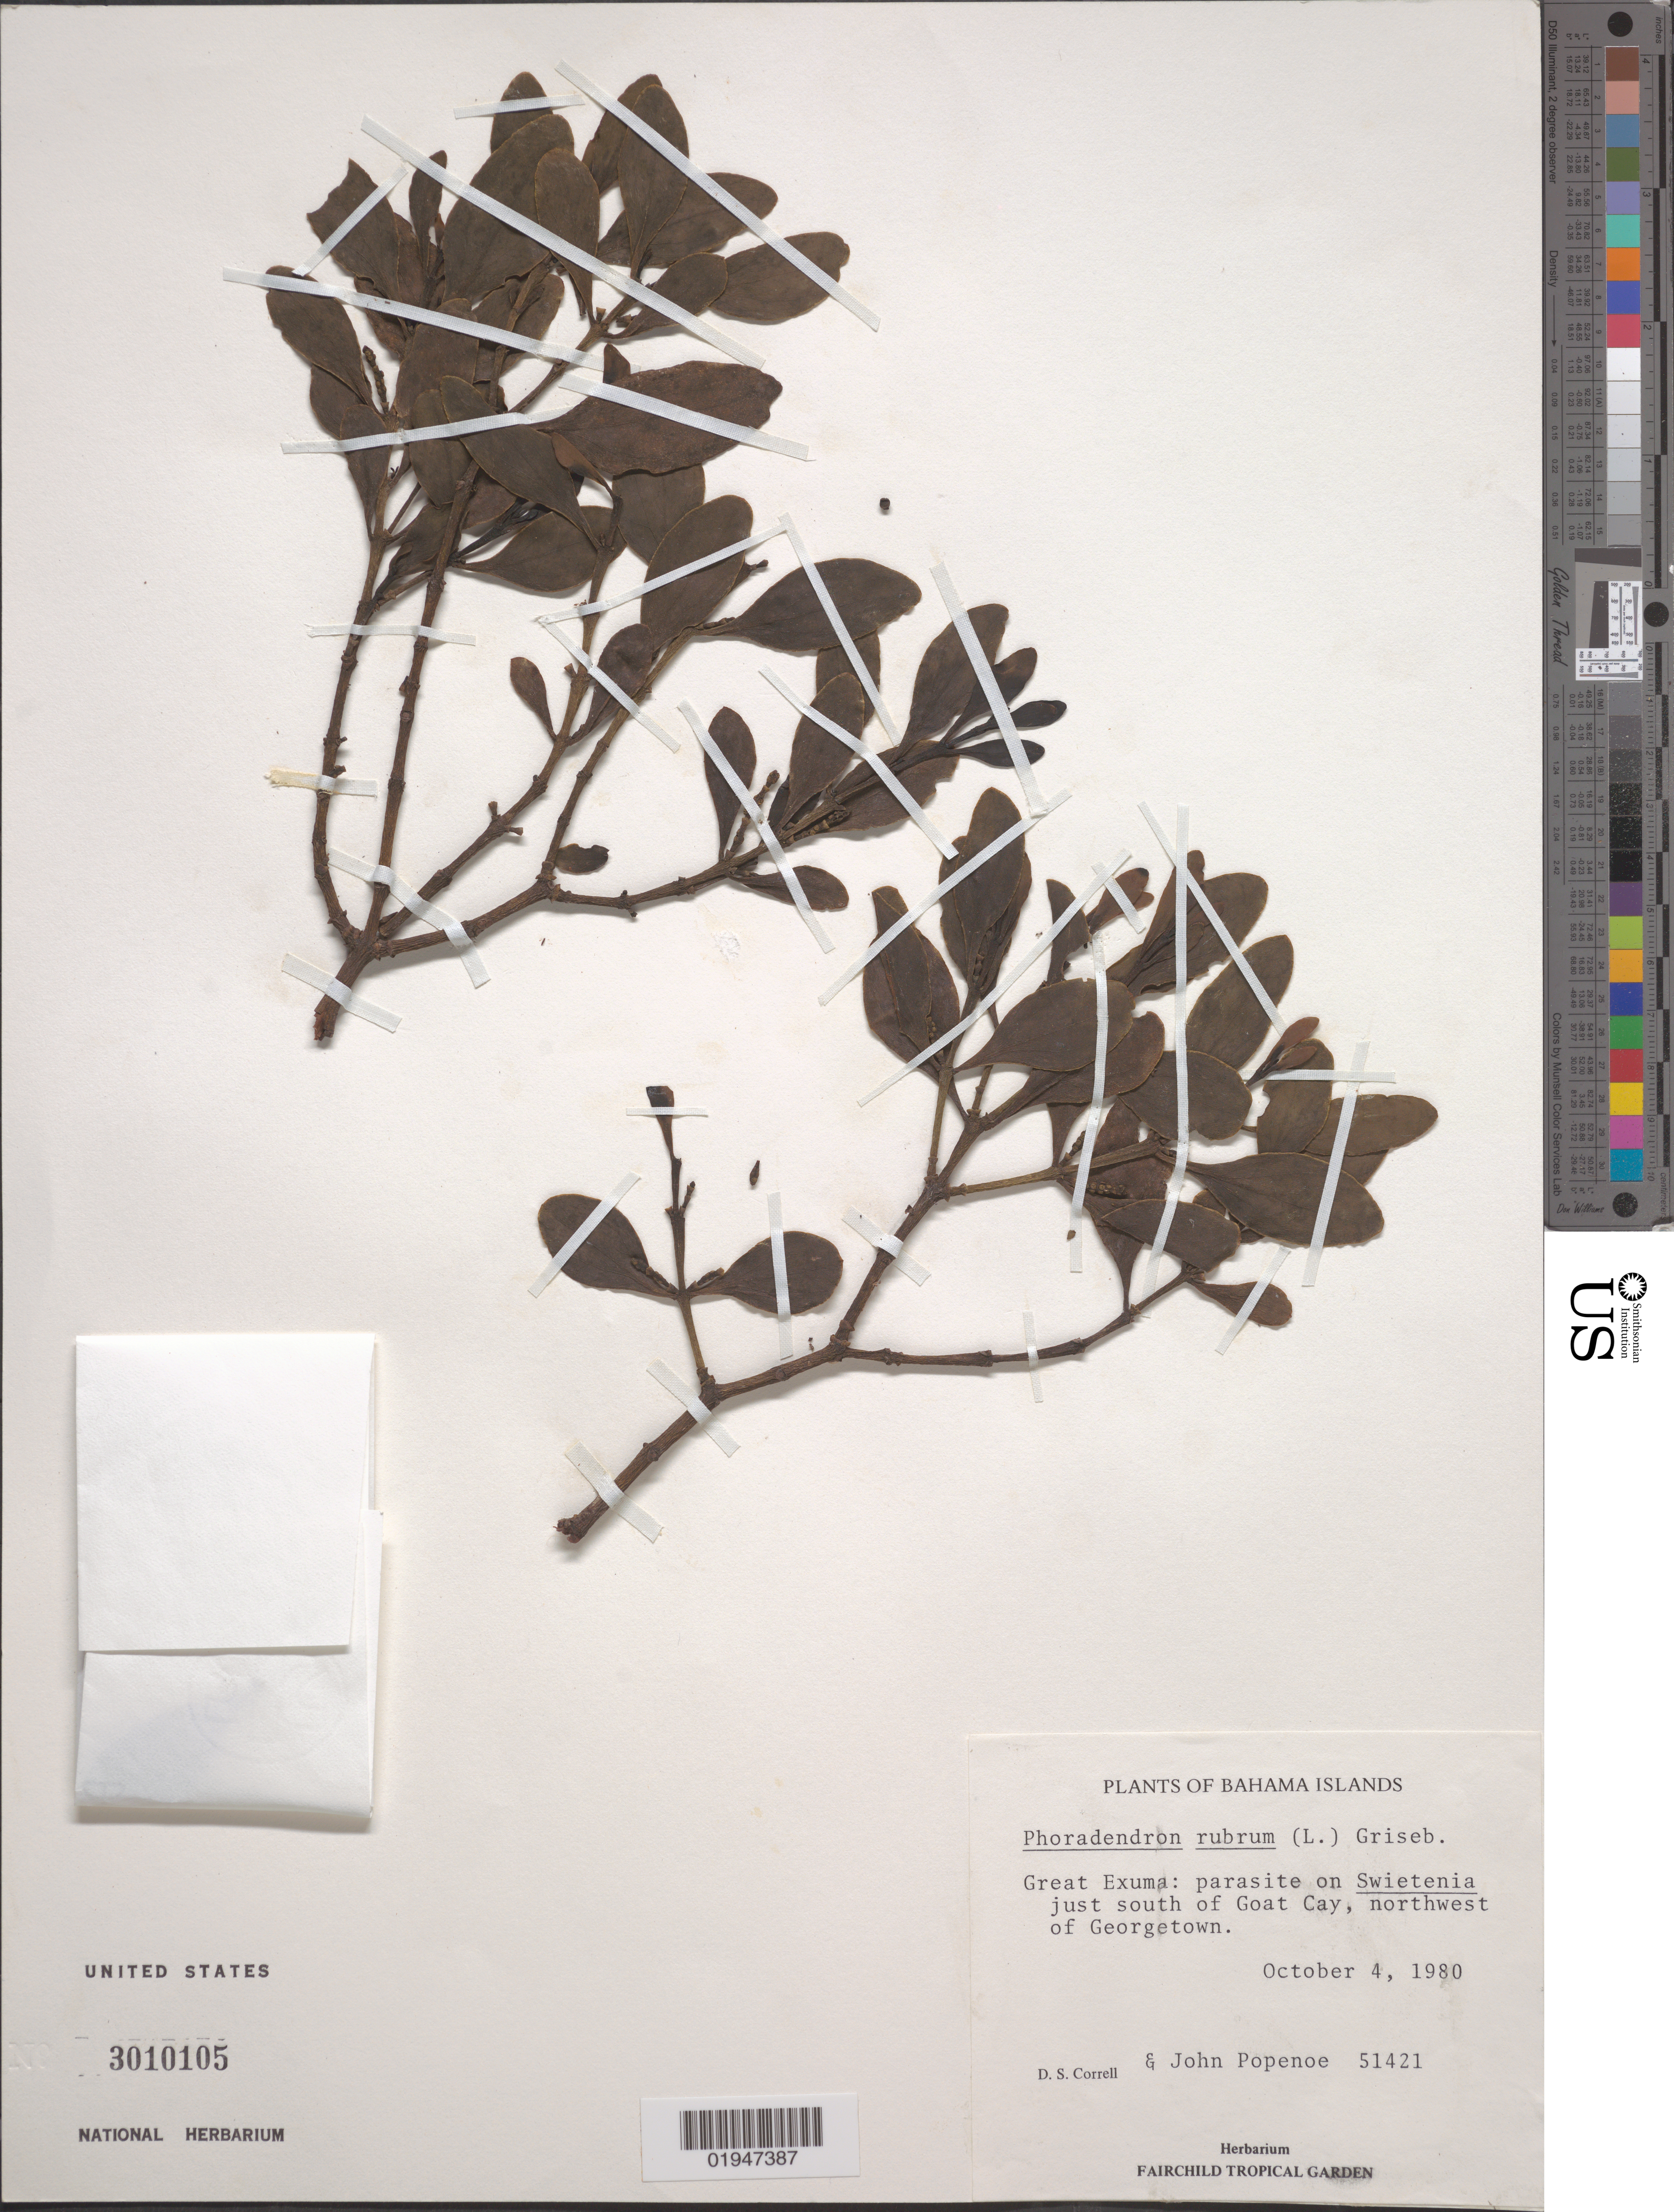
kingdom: Plantae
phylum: Tracheophyta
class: Magnoliopsida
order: Santalales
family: Viscaceae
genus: Phoradendron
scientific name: Phoradendron rubrum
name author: (L.) Griseb.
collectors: D. S. Correll & J. Popenoe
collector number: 51421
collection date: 1980-10-04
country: Bahamas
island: Great Exuma I.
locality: Great Exuma; just S of Goat Cay, NW of Georgetown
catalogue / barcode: US 3010105